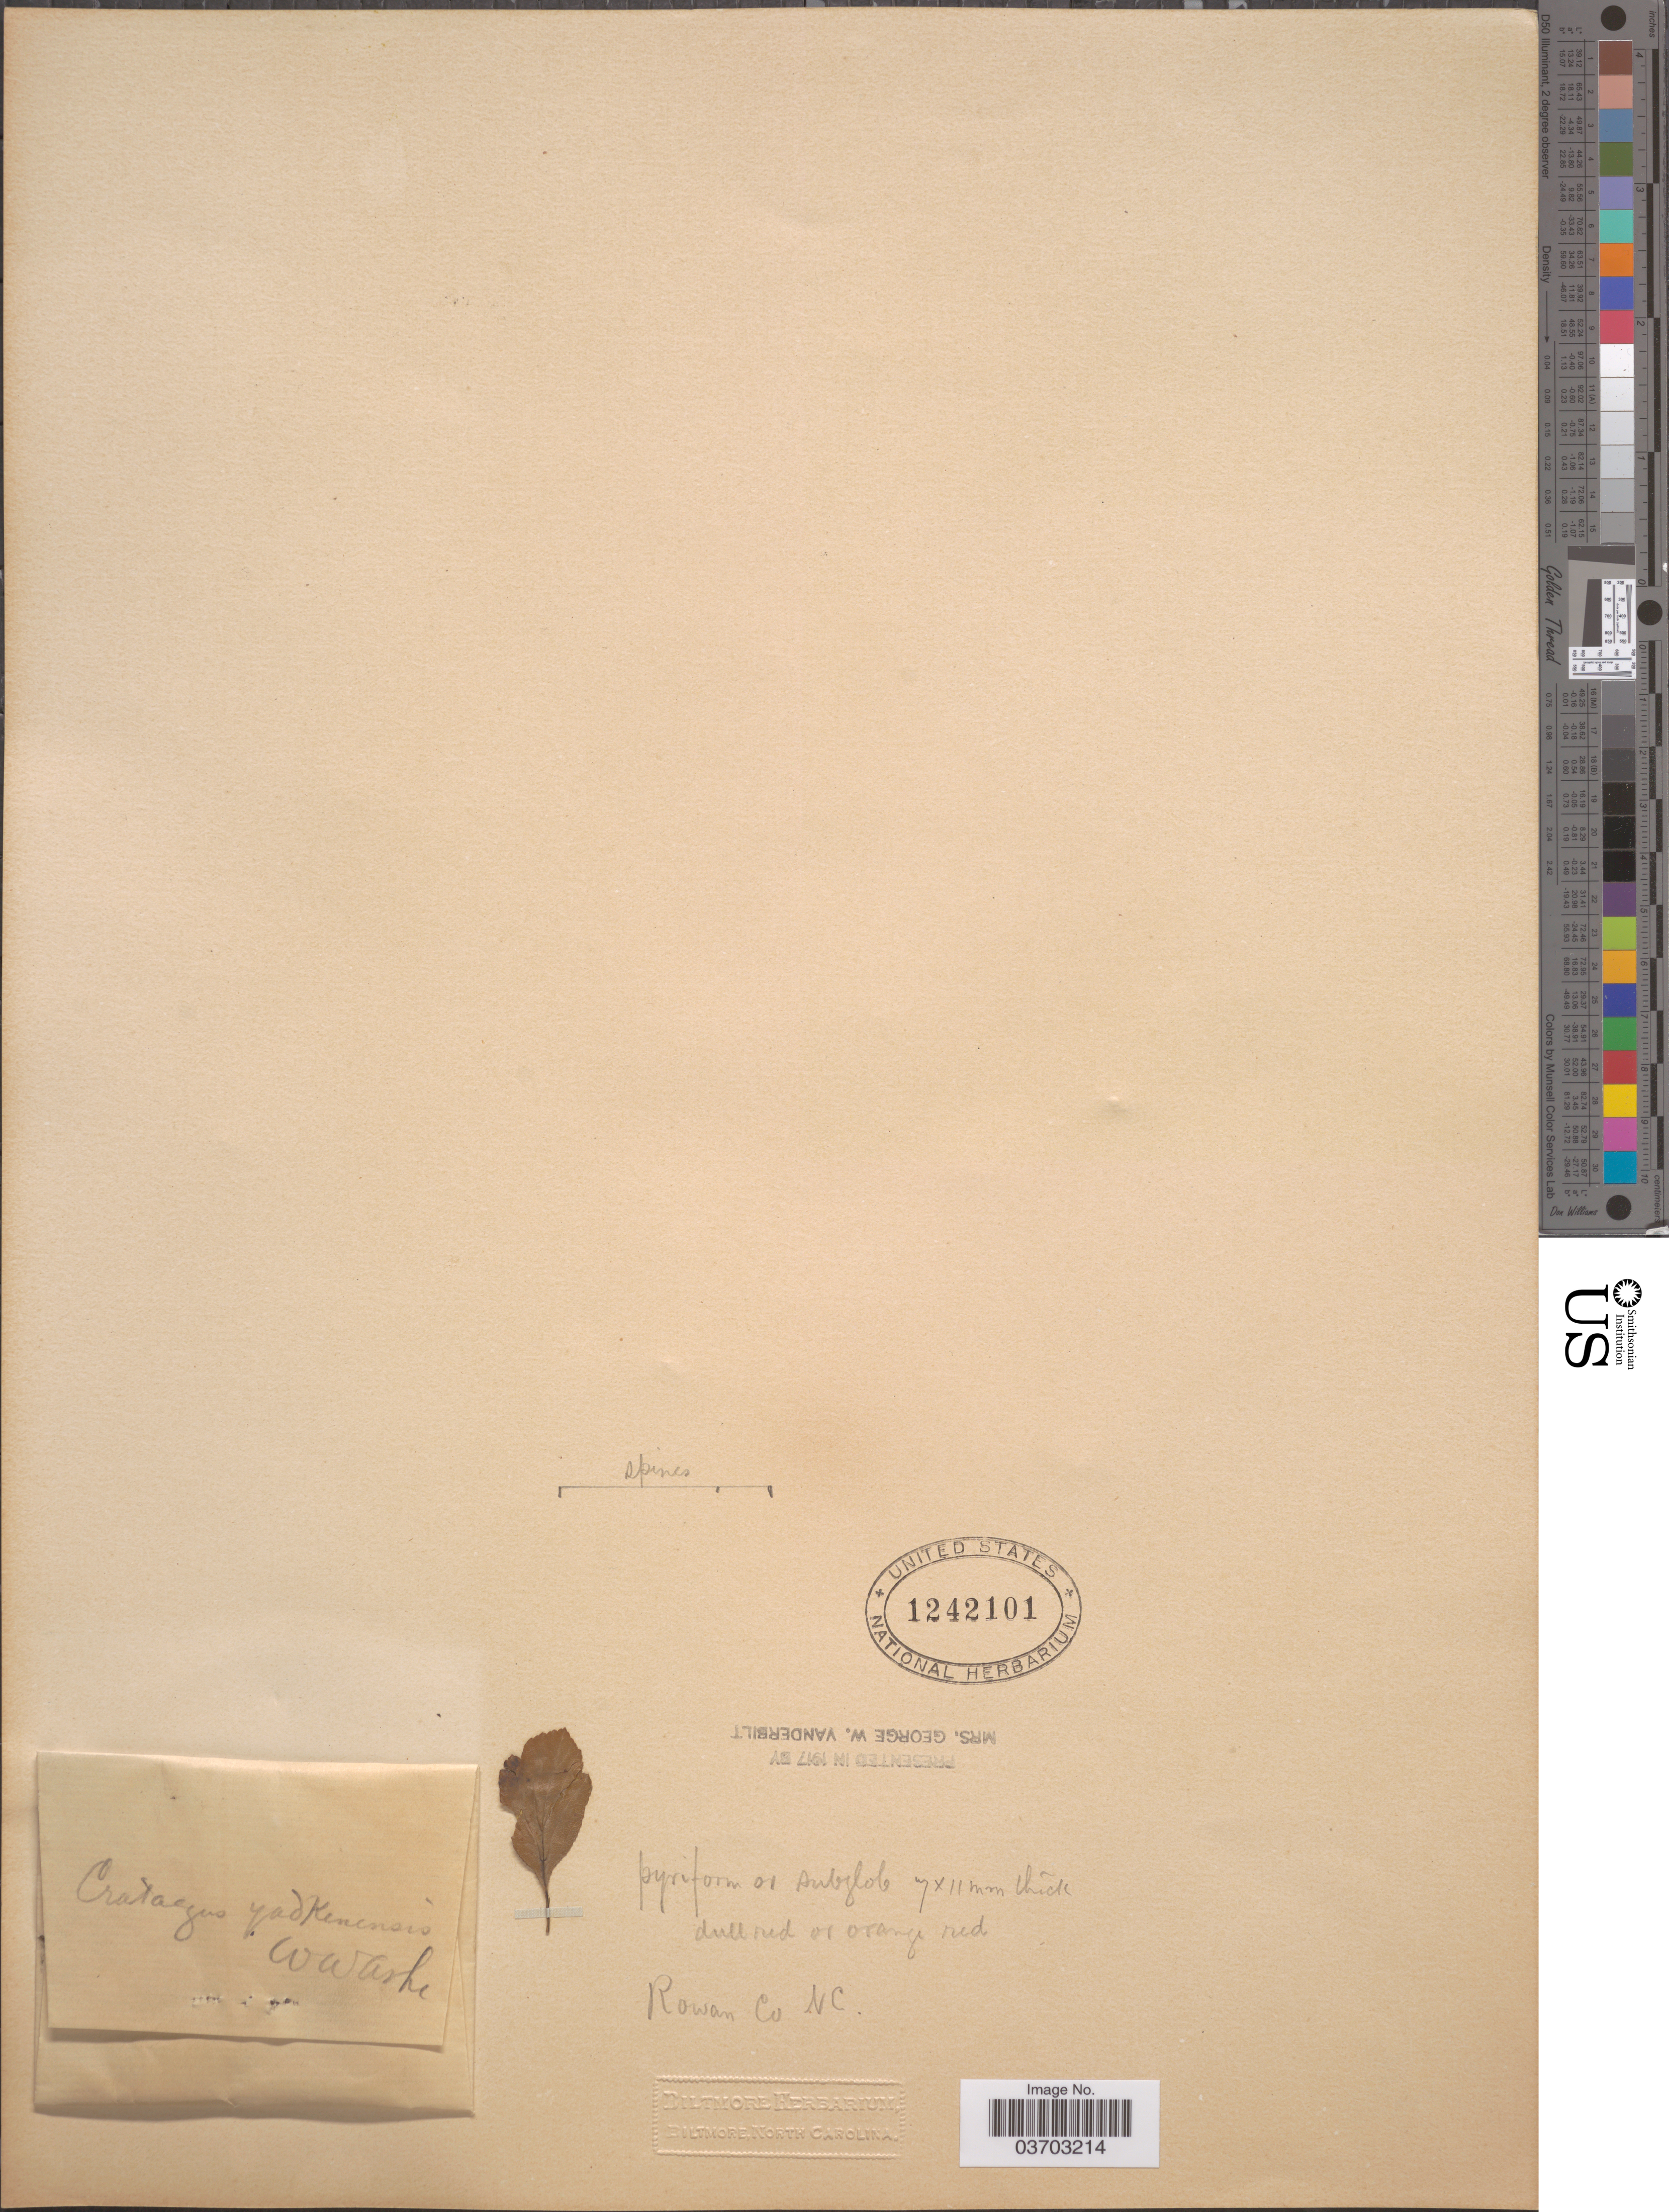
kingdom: Plantae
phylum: Tracheophyta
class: Magnoliopsida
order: Rosales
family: Rosaceae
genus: Crataegus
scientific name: Crataegus sp.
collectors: ex herb. Biltmore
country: United States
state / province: North Carolina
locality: Rowan Co.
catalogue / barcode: US 1242101